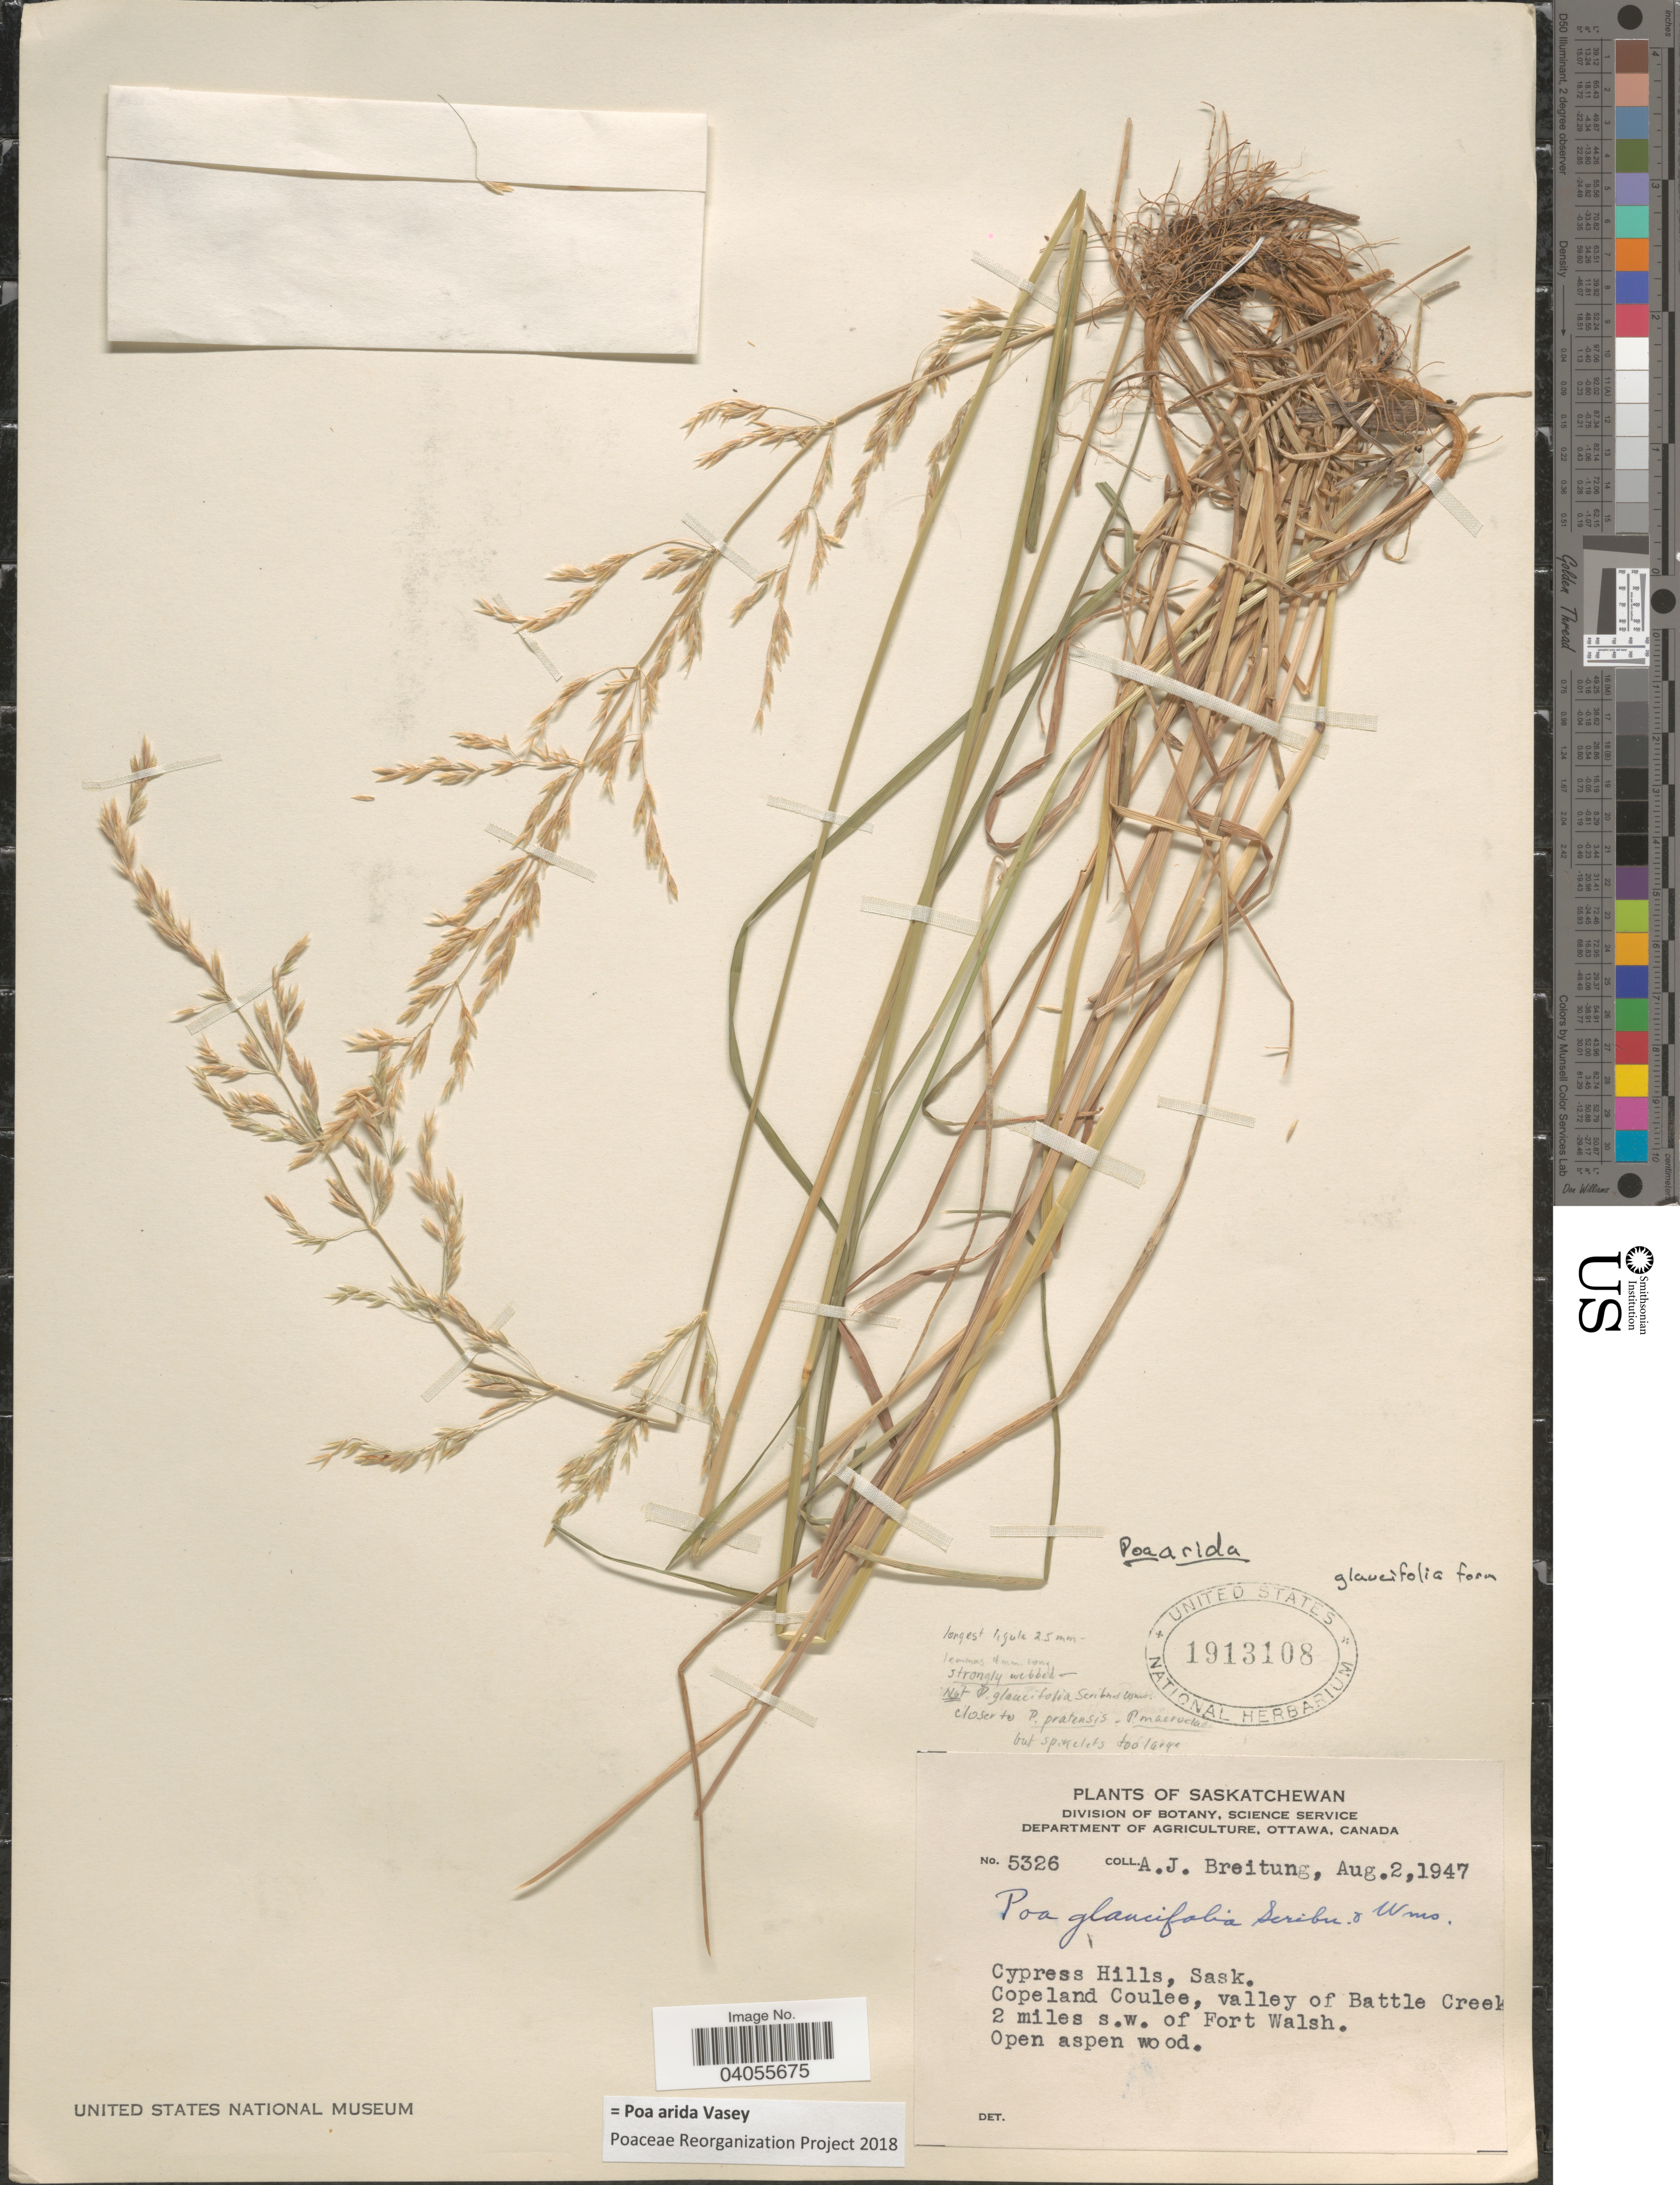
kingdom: Plantae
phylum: Tracheophyta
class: Liliopsida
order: Poales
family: Poaceae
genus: Poa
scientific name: Poa arida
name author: Vasey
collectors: A. Breitung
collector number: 5326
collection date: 1947-08-02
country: Canada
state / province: Saskatchewan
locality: Cypress Hills. Copeland Coulee, valley of Battle Creek. 2 miles s.w. of Fort Walsh.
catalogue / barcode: US 1913108